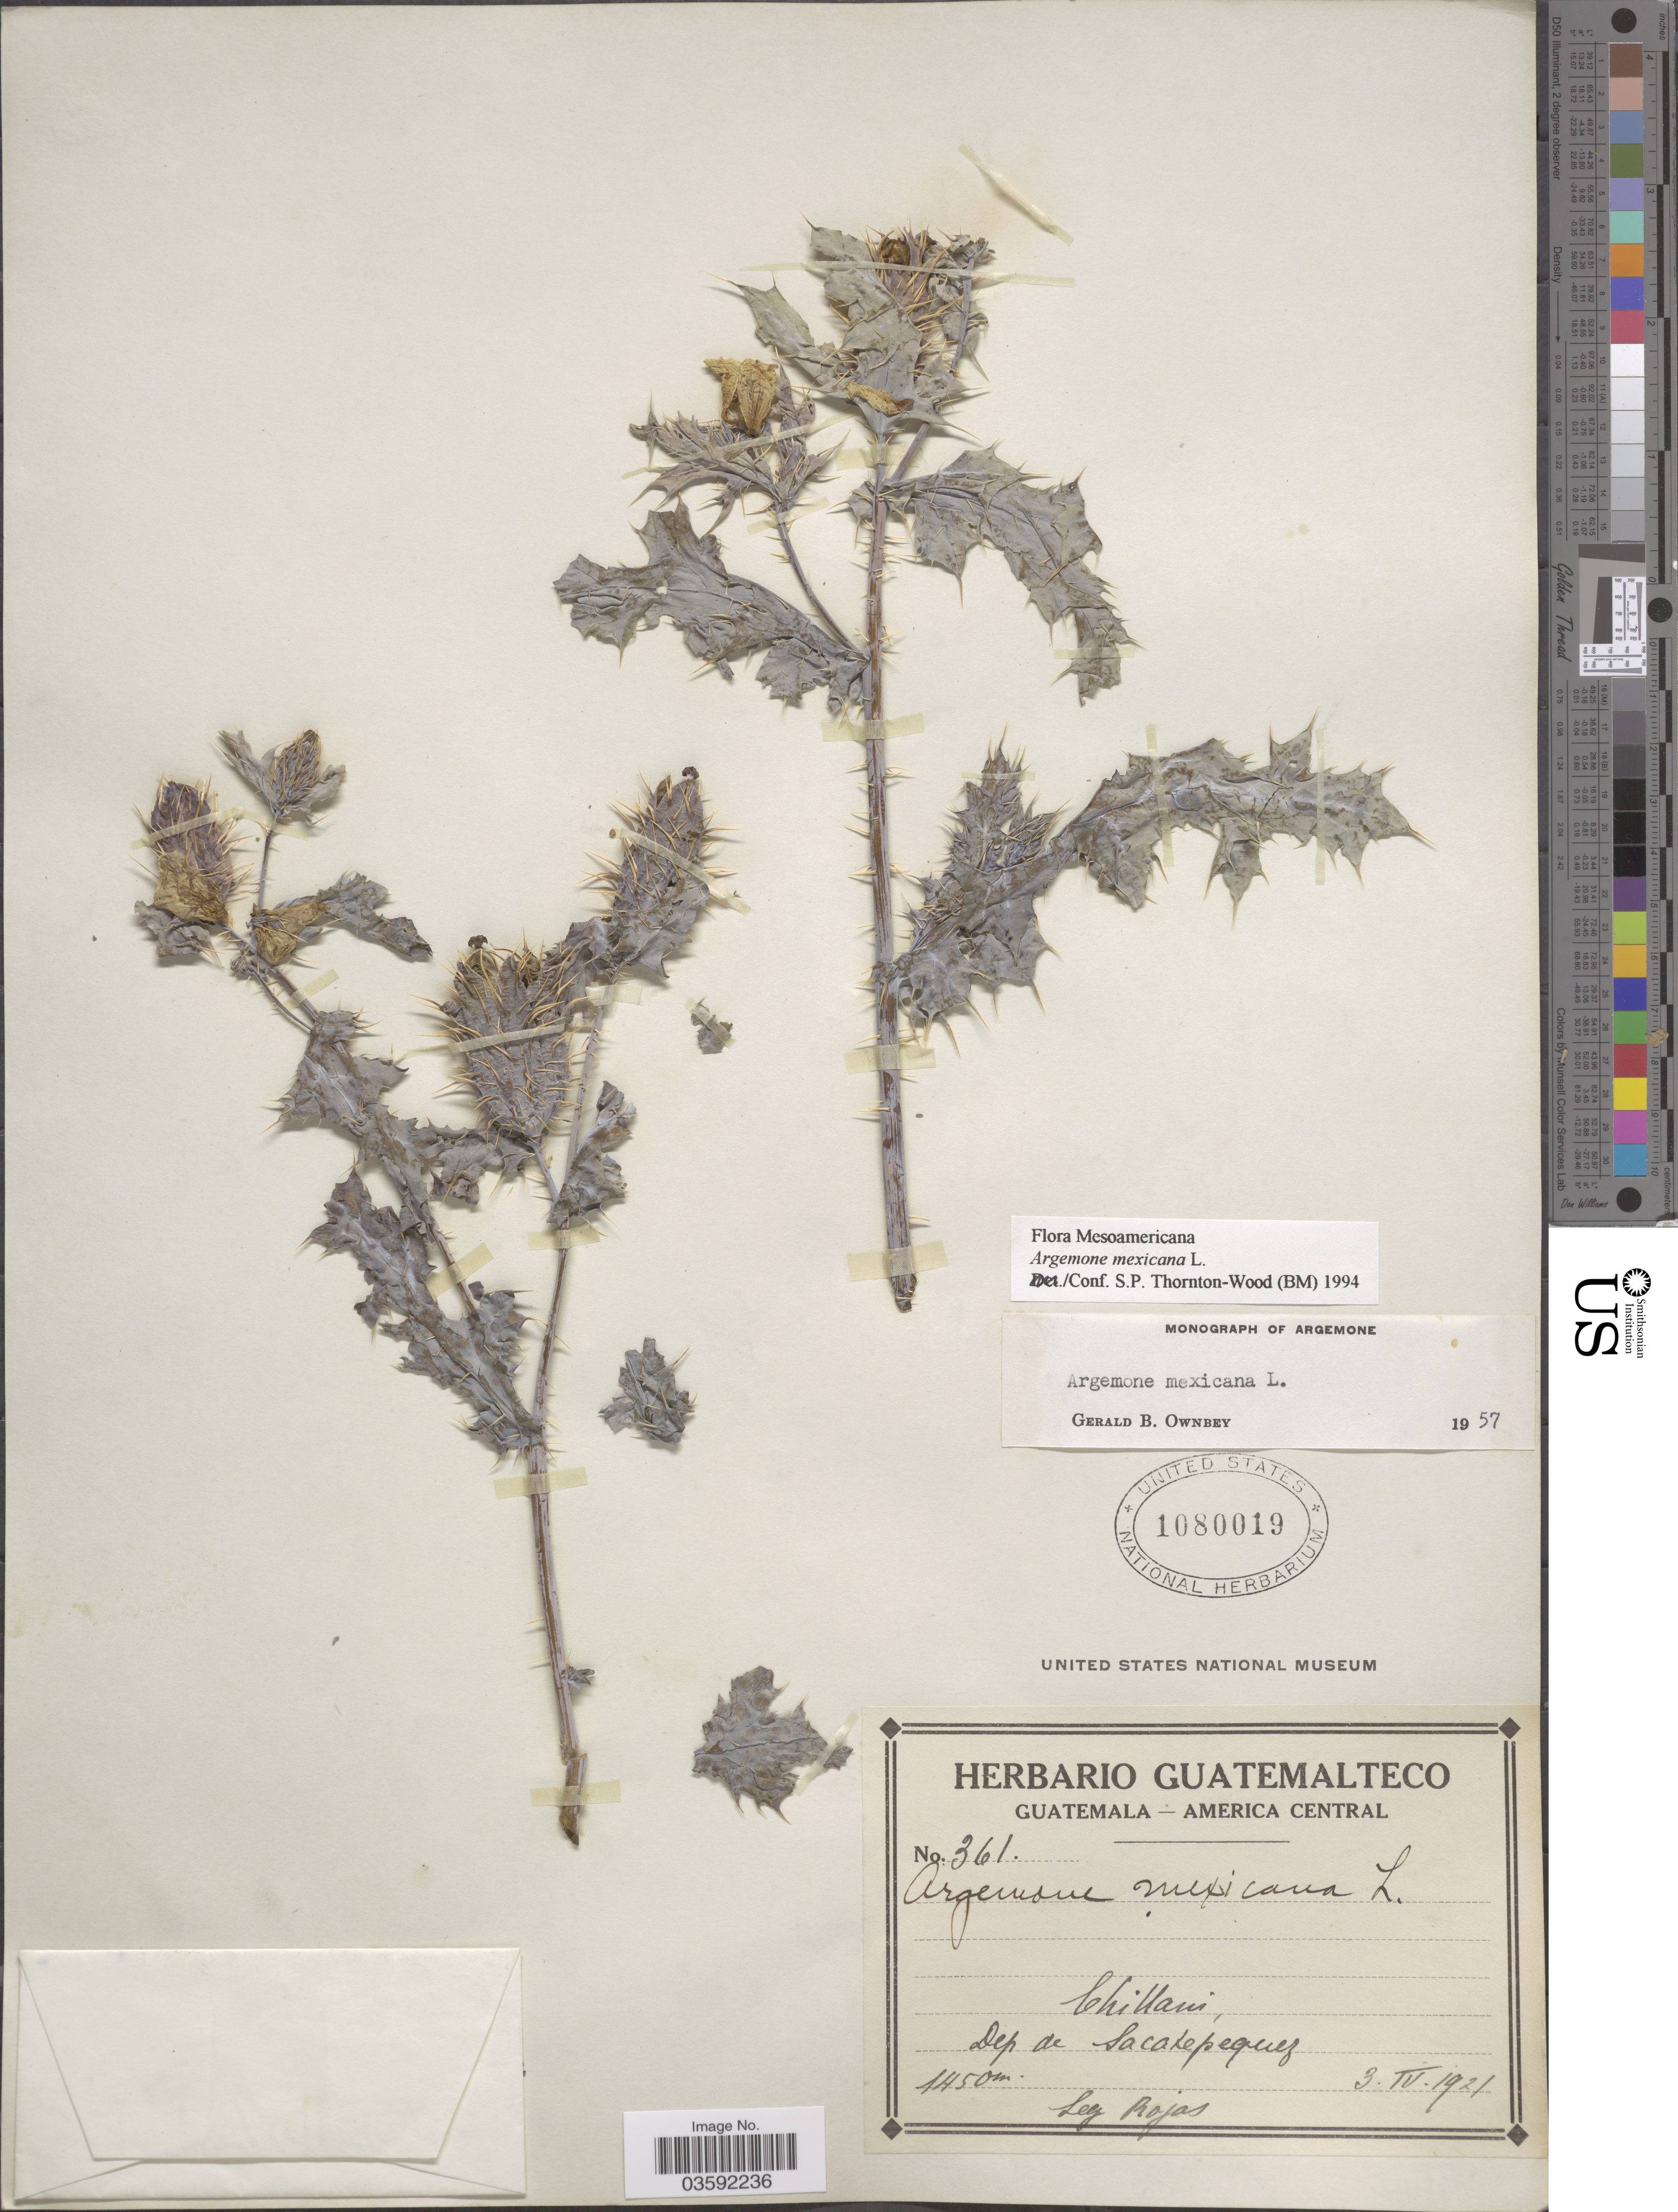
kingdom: Plantae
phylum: Tracheophyta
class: Magnoliopsida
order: Ranunculales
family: Papaveraceae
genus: Argemone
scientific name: Argemone mexicana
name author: L.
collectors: Rojas, --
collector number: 361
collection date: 1921-04-03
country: Guatemala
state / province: Sacatepequez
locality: Chillani, Dep de Sacatepéquez.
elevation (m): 1450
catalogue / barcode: US 1080019